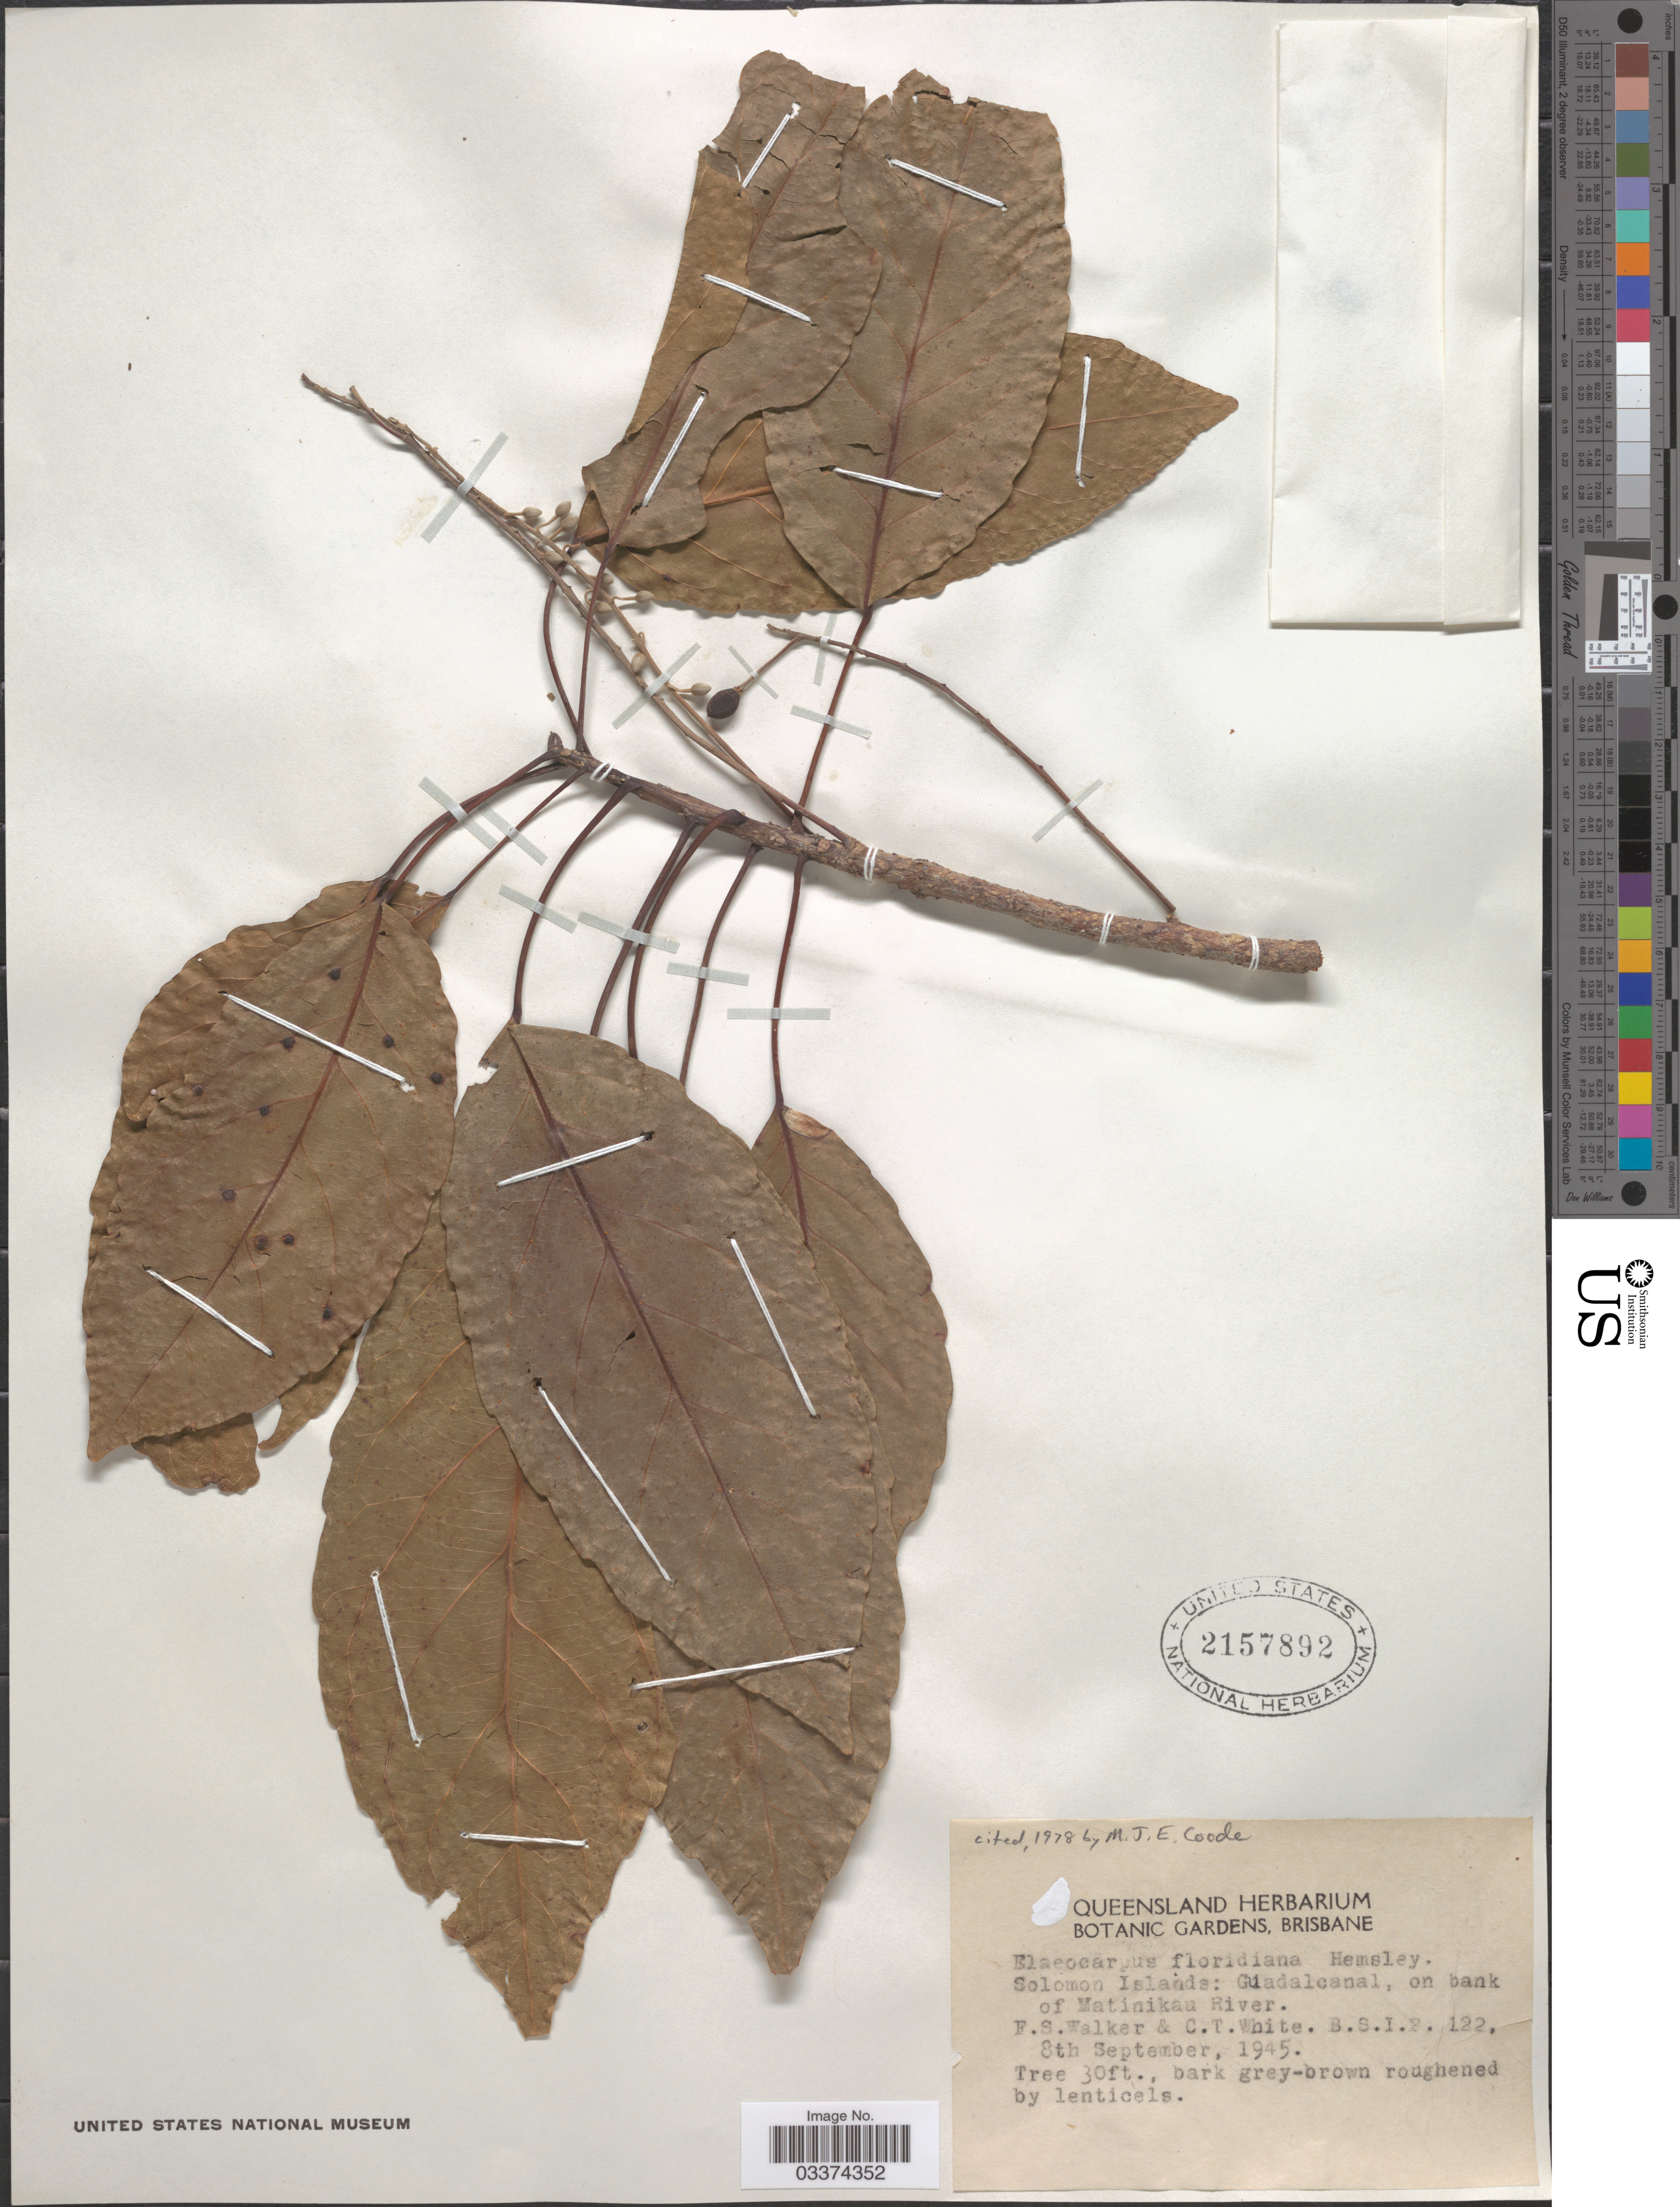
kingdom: Plantae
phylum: Tracheophyta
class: Magnoliopsida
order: Oxalidales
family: Elaeocarpaceae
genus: Elaeocarpus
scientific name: Elaeocarpus floridanus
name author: Hemsl.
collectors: F. Walker & C. T. White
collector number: BSIF122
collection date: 1945-09-08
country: Solomon Islands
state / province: Solomon Islands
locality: Guadalcanal, on bank of Matinikau River.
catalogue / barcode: US 2157892